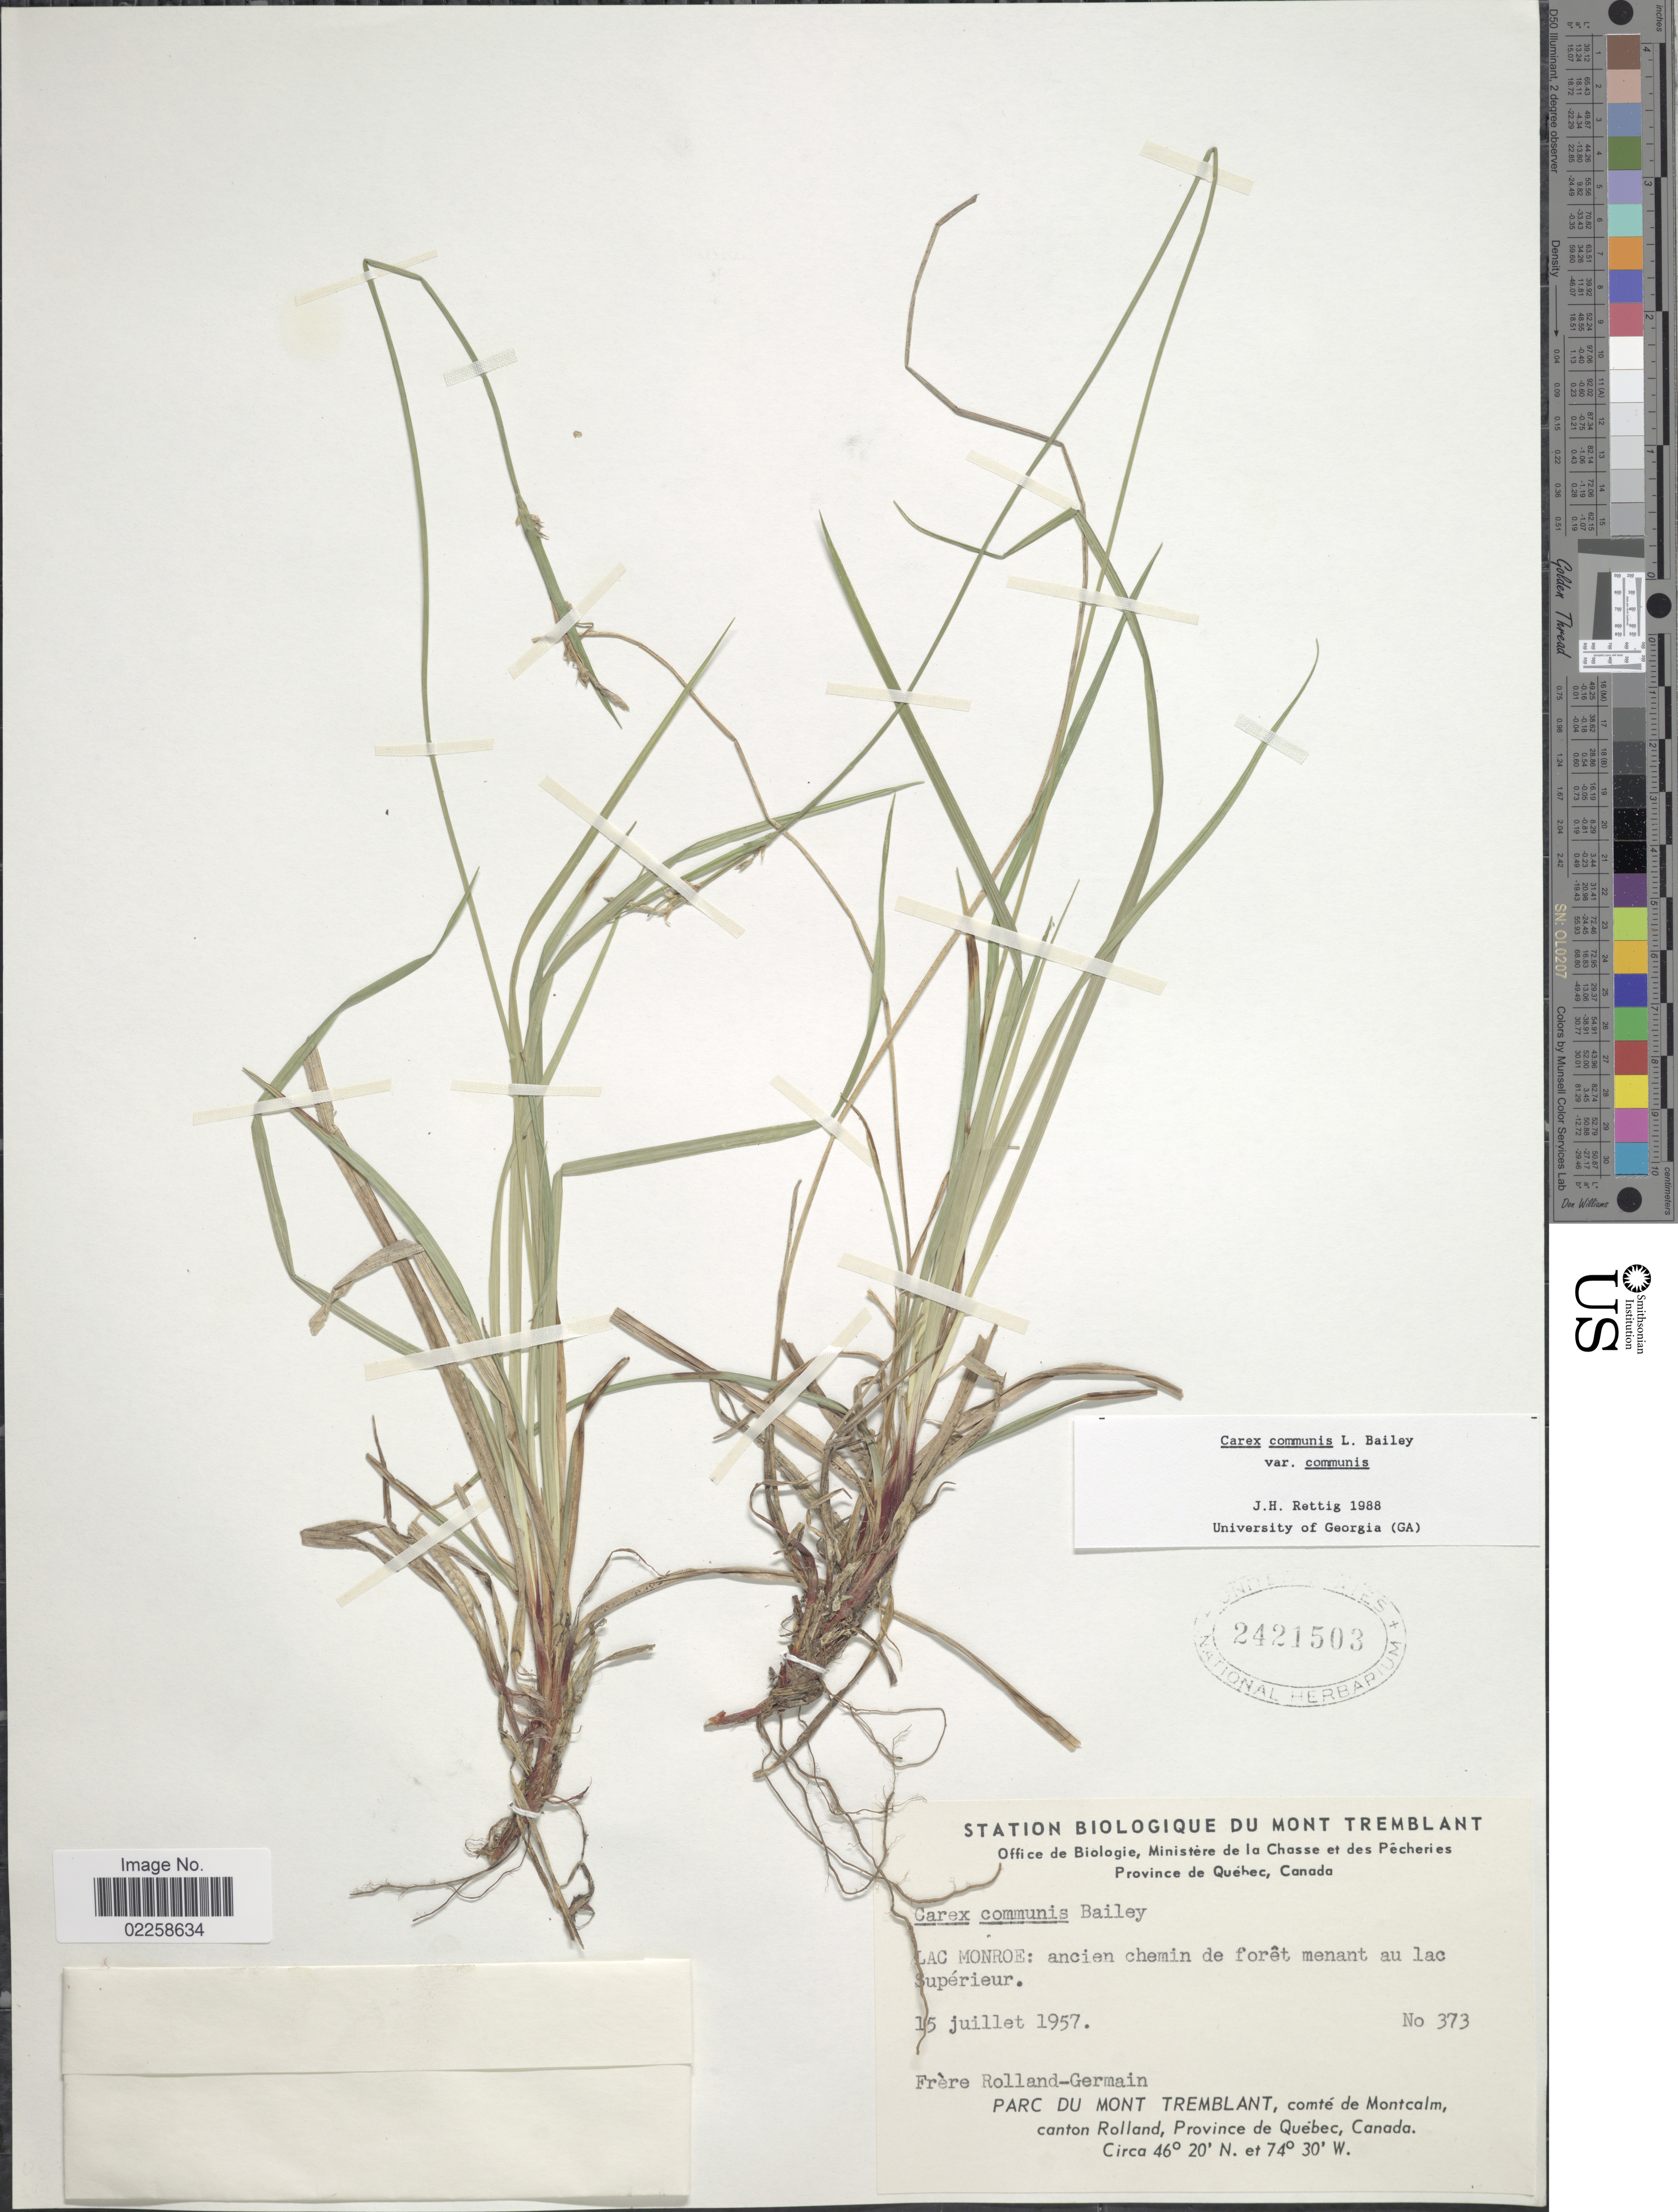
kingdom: Plantae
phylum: Tracheophyta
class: Liliopsida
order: Poales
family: Cyperaceae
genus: Carex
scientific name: Carex communis var. communis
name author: L.H. Bailey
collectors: Rolland-Germain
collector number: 373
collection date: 1957-07-15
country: Canada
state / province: Quebec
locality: Province de Quebec, Canada, Lac Monroe: ancien chemin de forest menant au lac Superieur, Parc Du Mont Tremblant, comte de Montcalm canton Rolland, Province de Quebec, Canada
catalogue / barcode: US 2421503